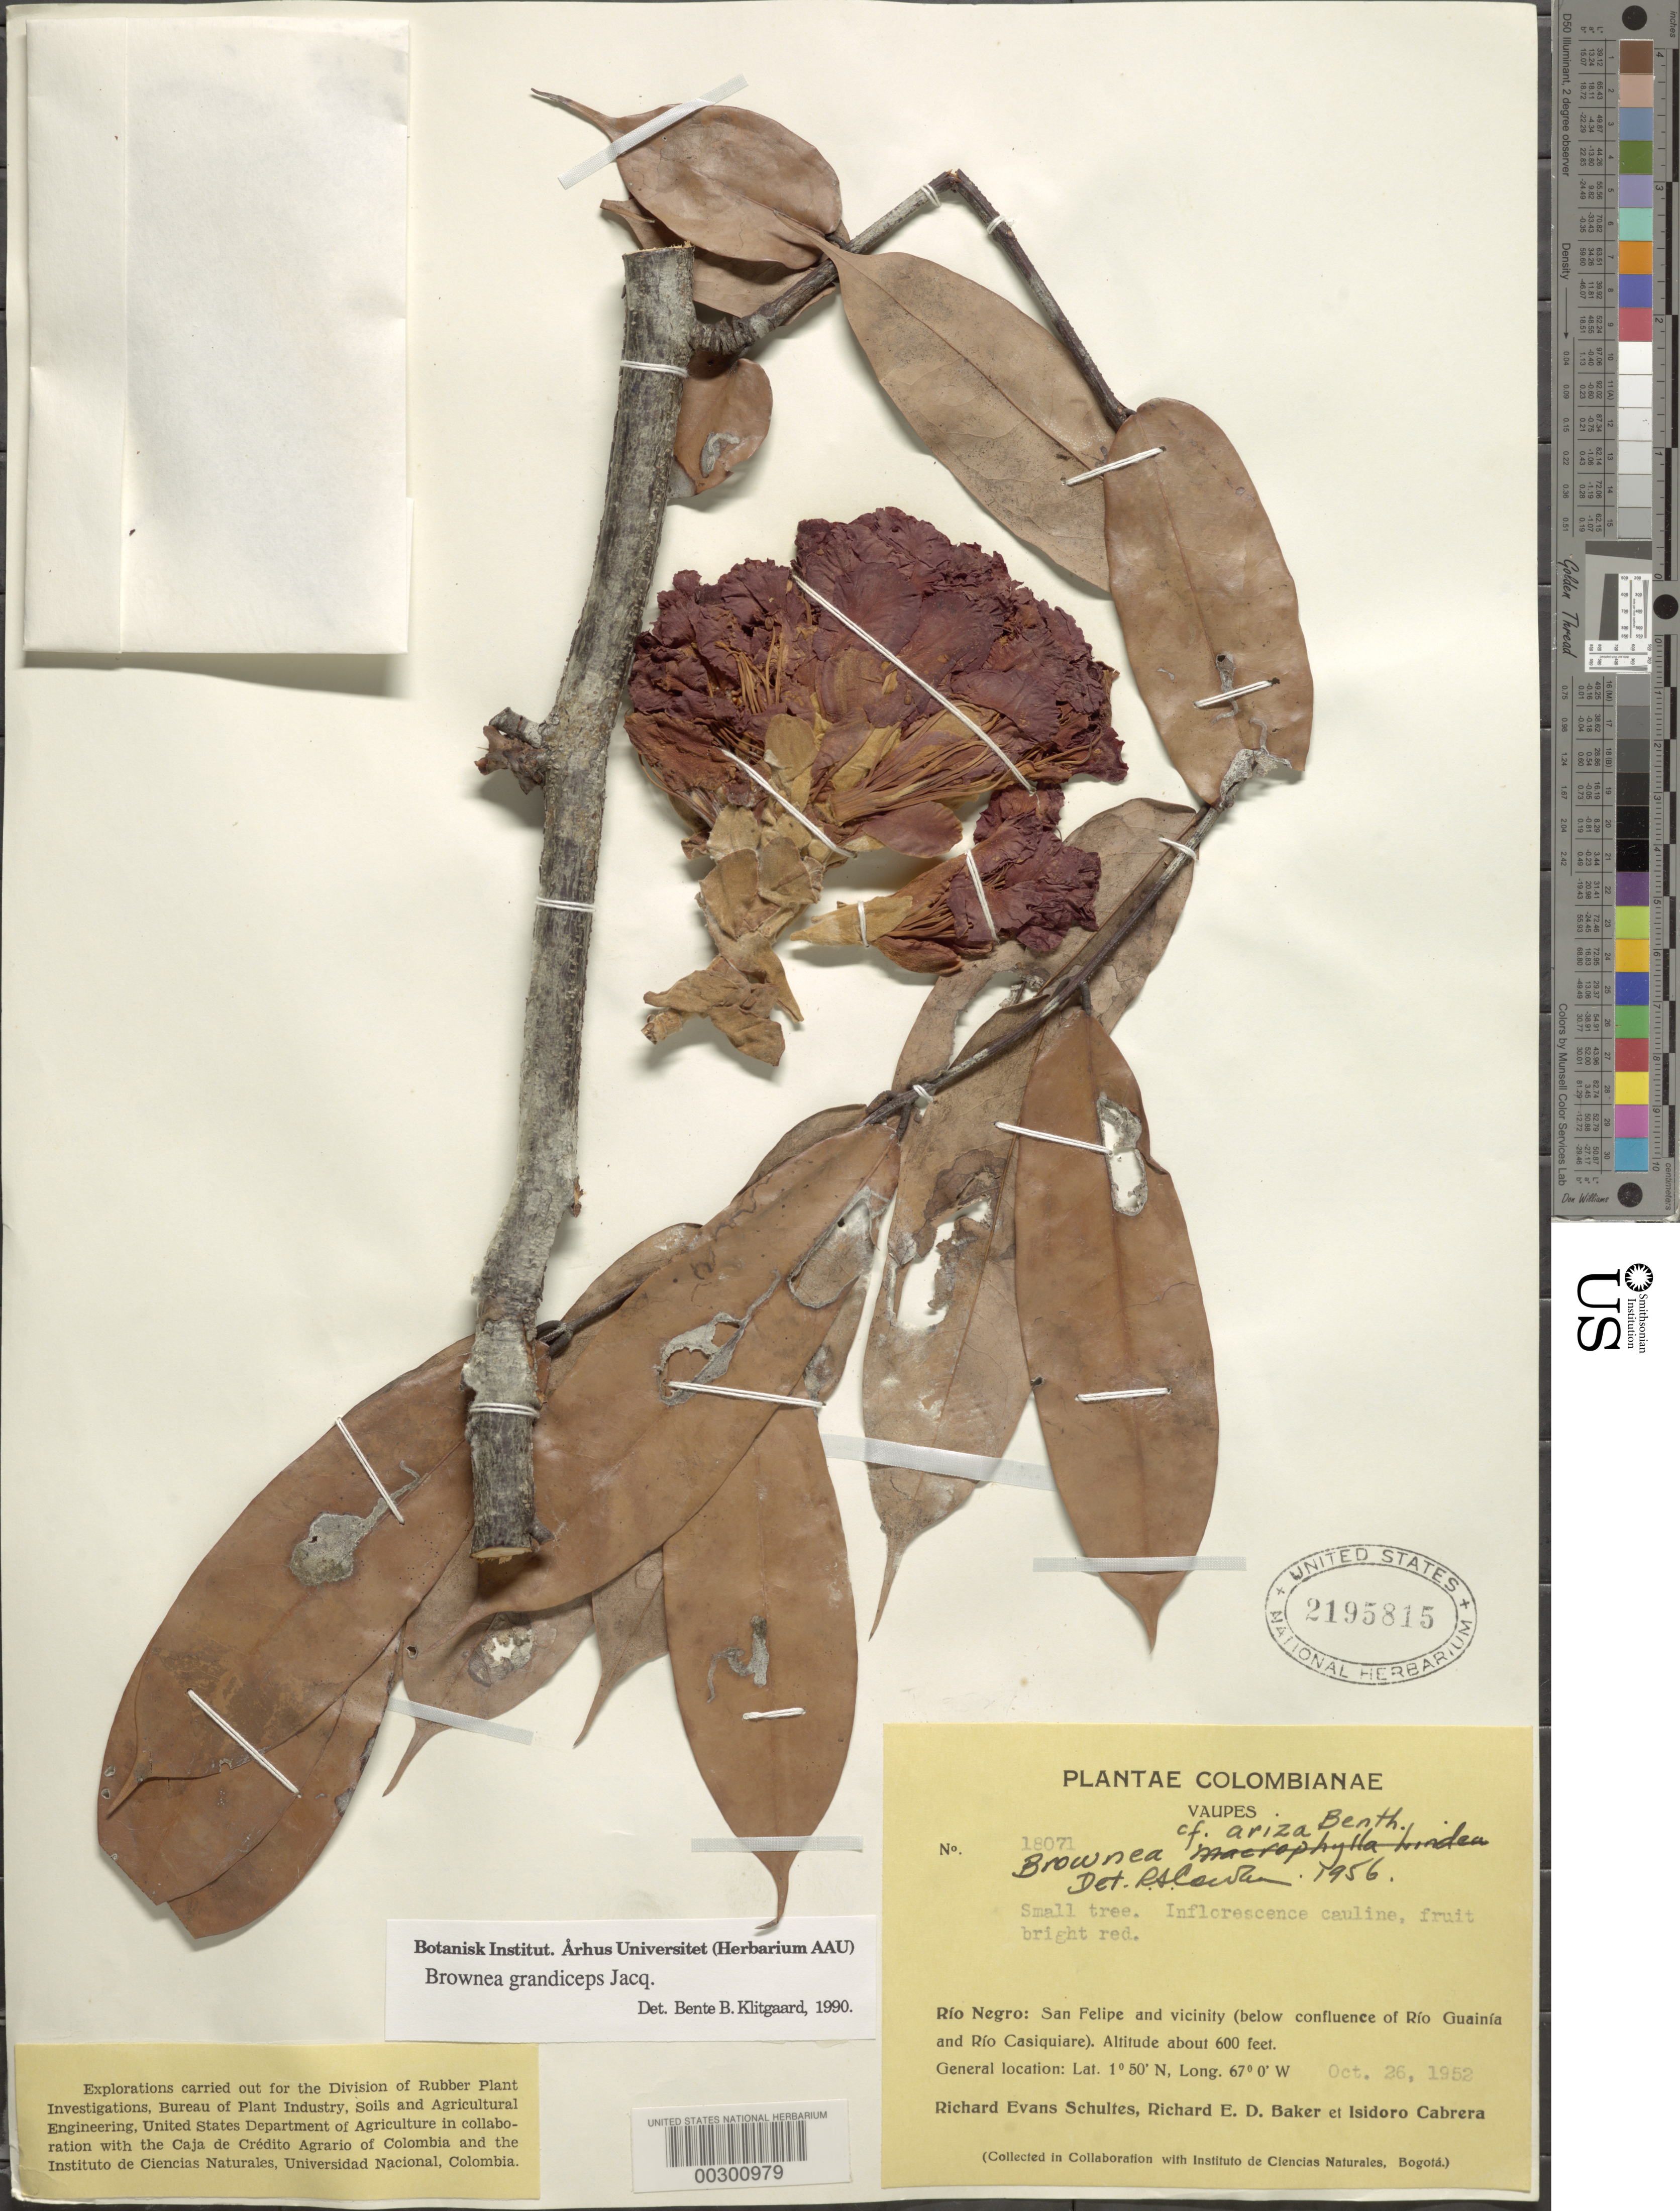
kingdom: Plantae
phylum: Tracheophyta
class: Magnoliopsida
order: Fabales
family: Fabaceae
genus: Brownea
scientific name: Brownea grandiceps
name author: Jacq.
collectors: R. E. Schultes, R. E. D. Baker & I. Cabrera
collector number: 18071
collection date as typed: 26 Oct 1952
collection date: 1952-10-26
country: Colombia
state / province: Vaupés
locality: Rio Negro: San Felipe and vicinity (below confluence of Rio Guainia and Rio Casiquiare)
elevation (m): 183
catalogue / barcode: US 2195815